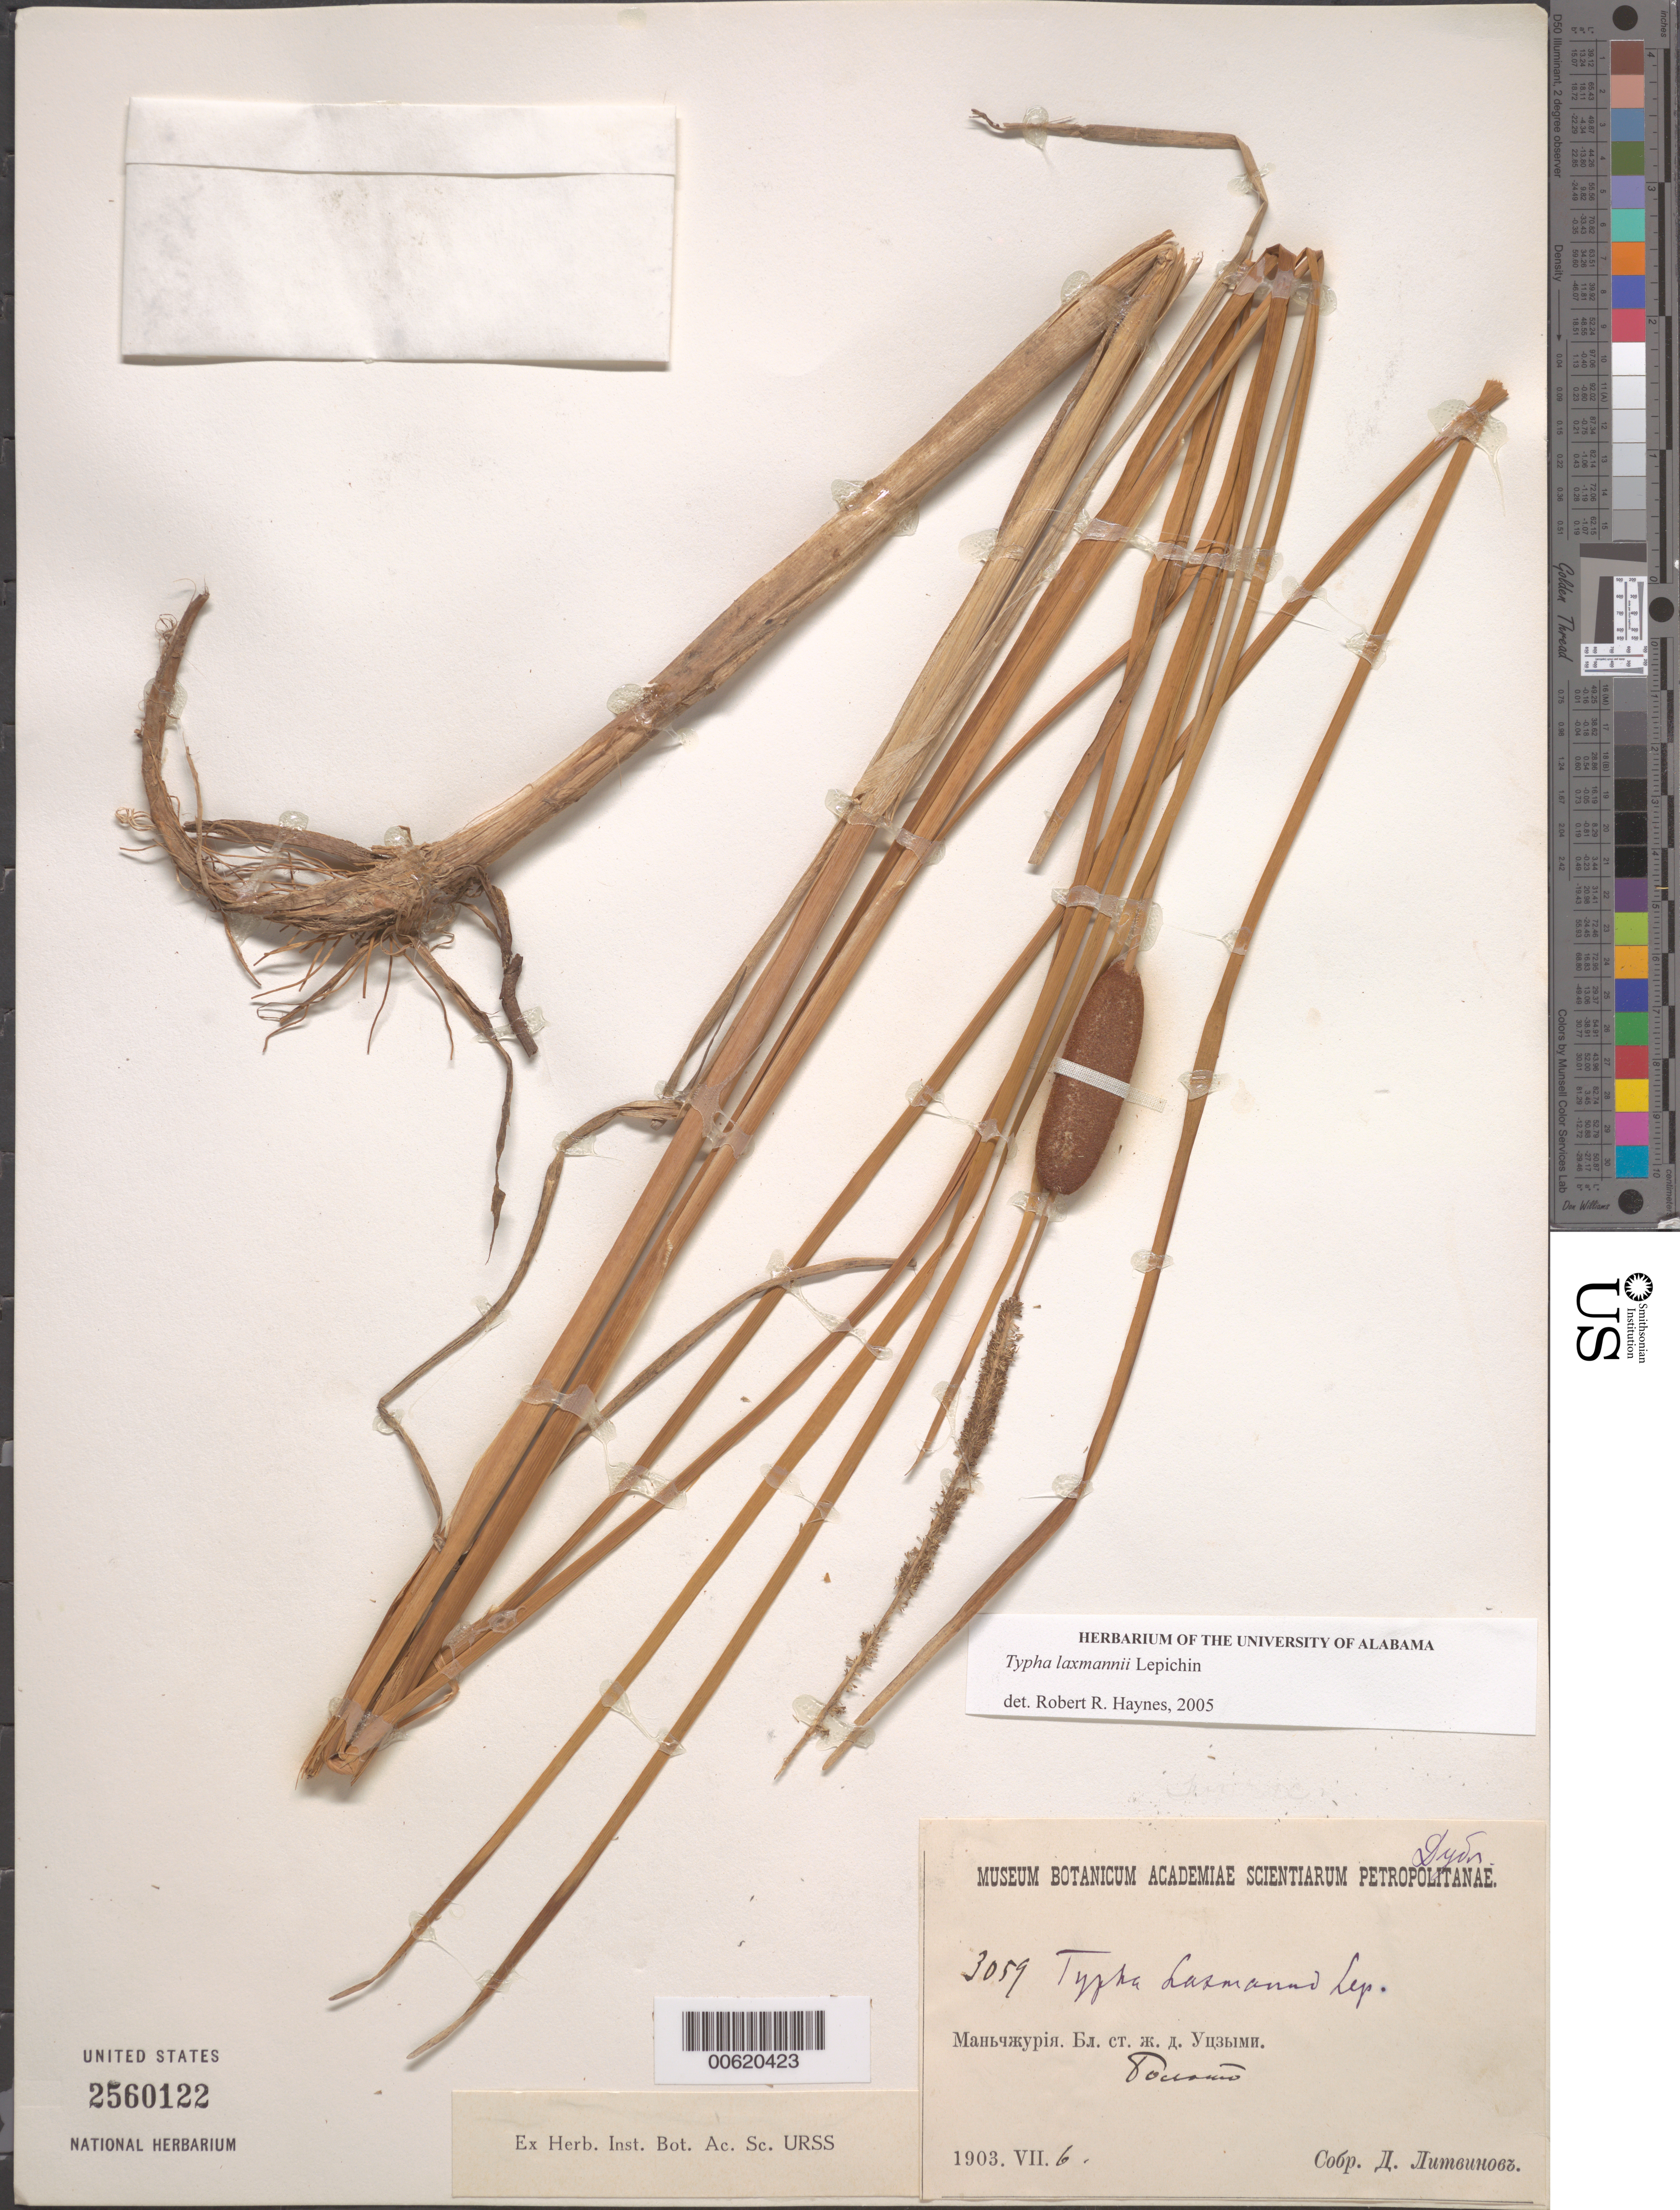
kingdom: Plantae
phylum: Tracheophyta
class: Liliopsida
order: Poales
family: Typhaceae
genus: Typha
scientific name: Typha laxmannii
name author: Lepech.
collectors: Roland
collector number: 3059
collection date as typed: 06 Jul 1903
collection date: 1903-07-06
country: Russian Federation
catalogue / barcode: US 2560122